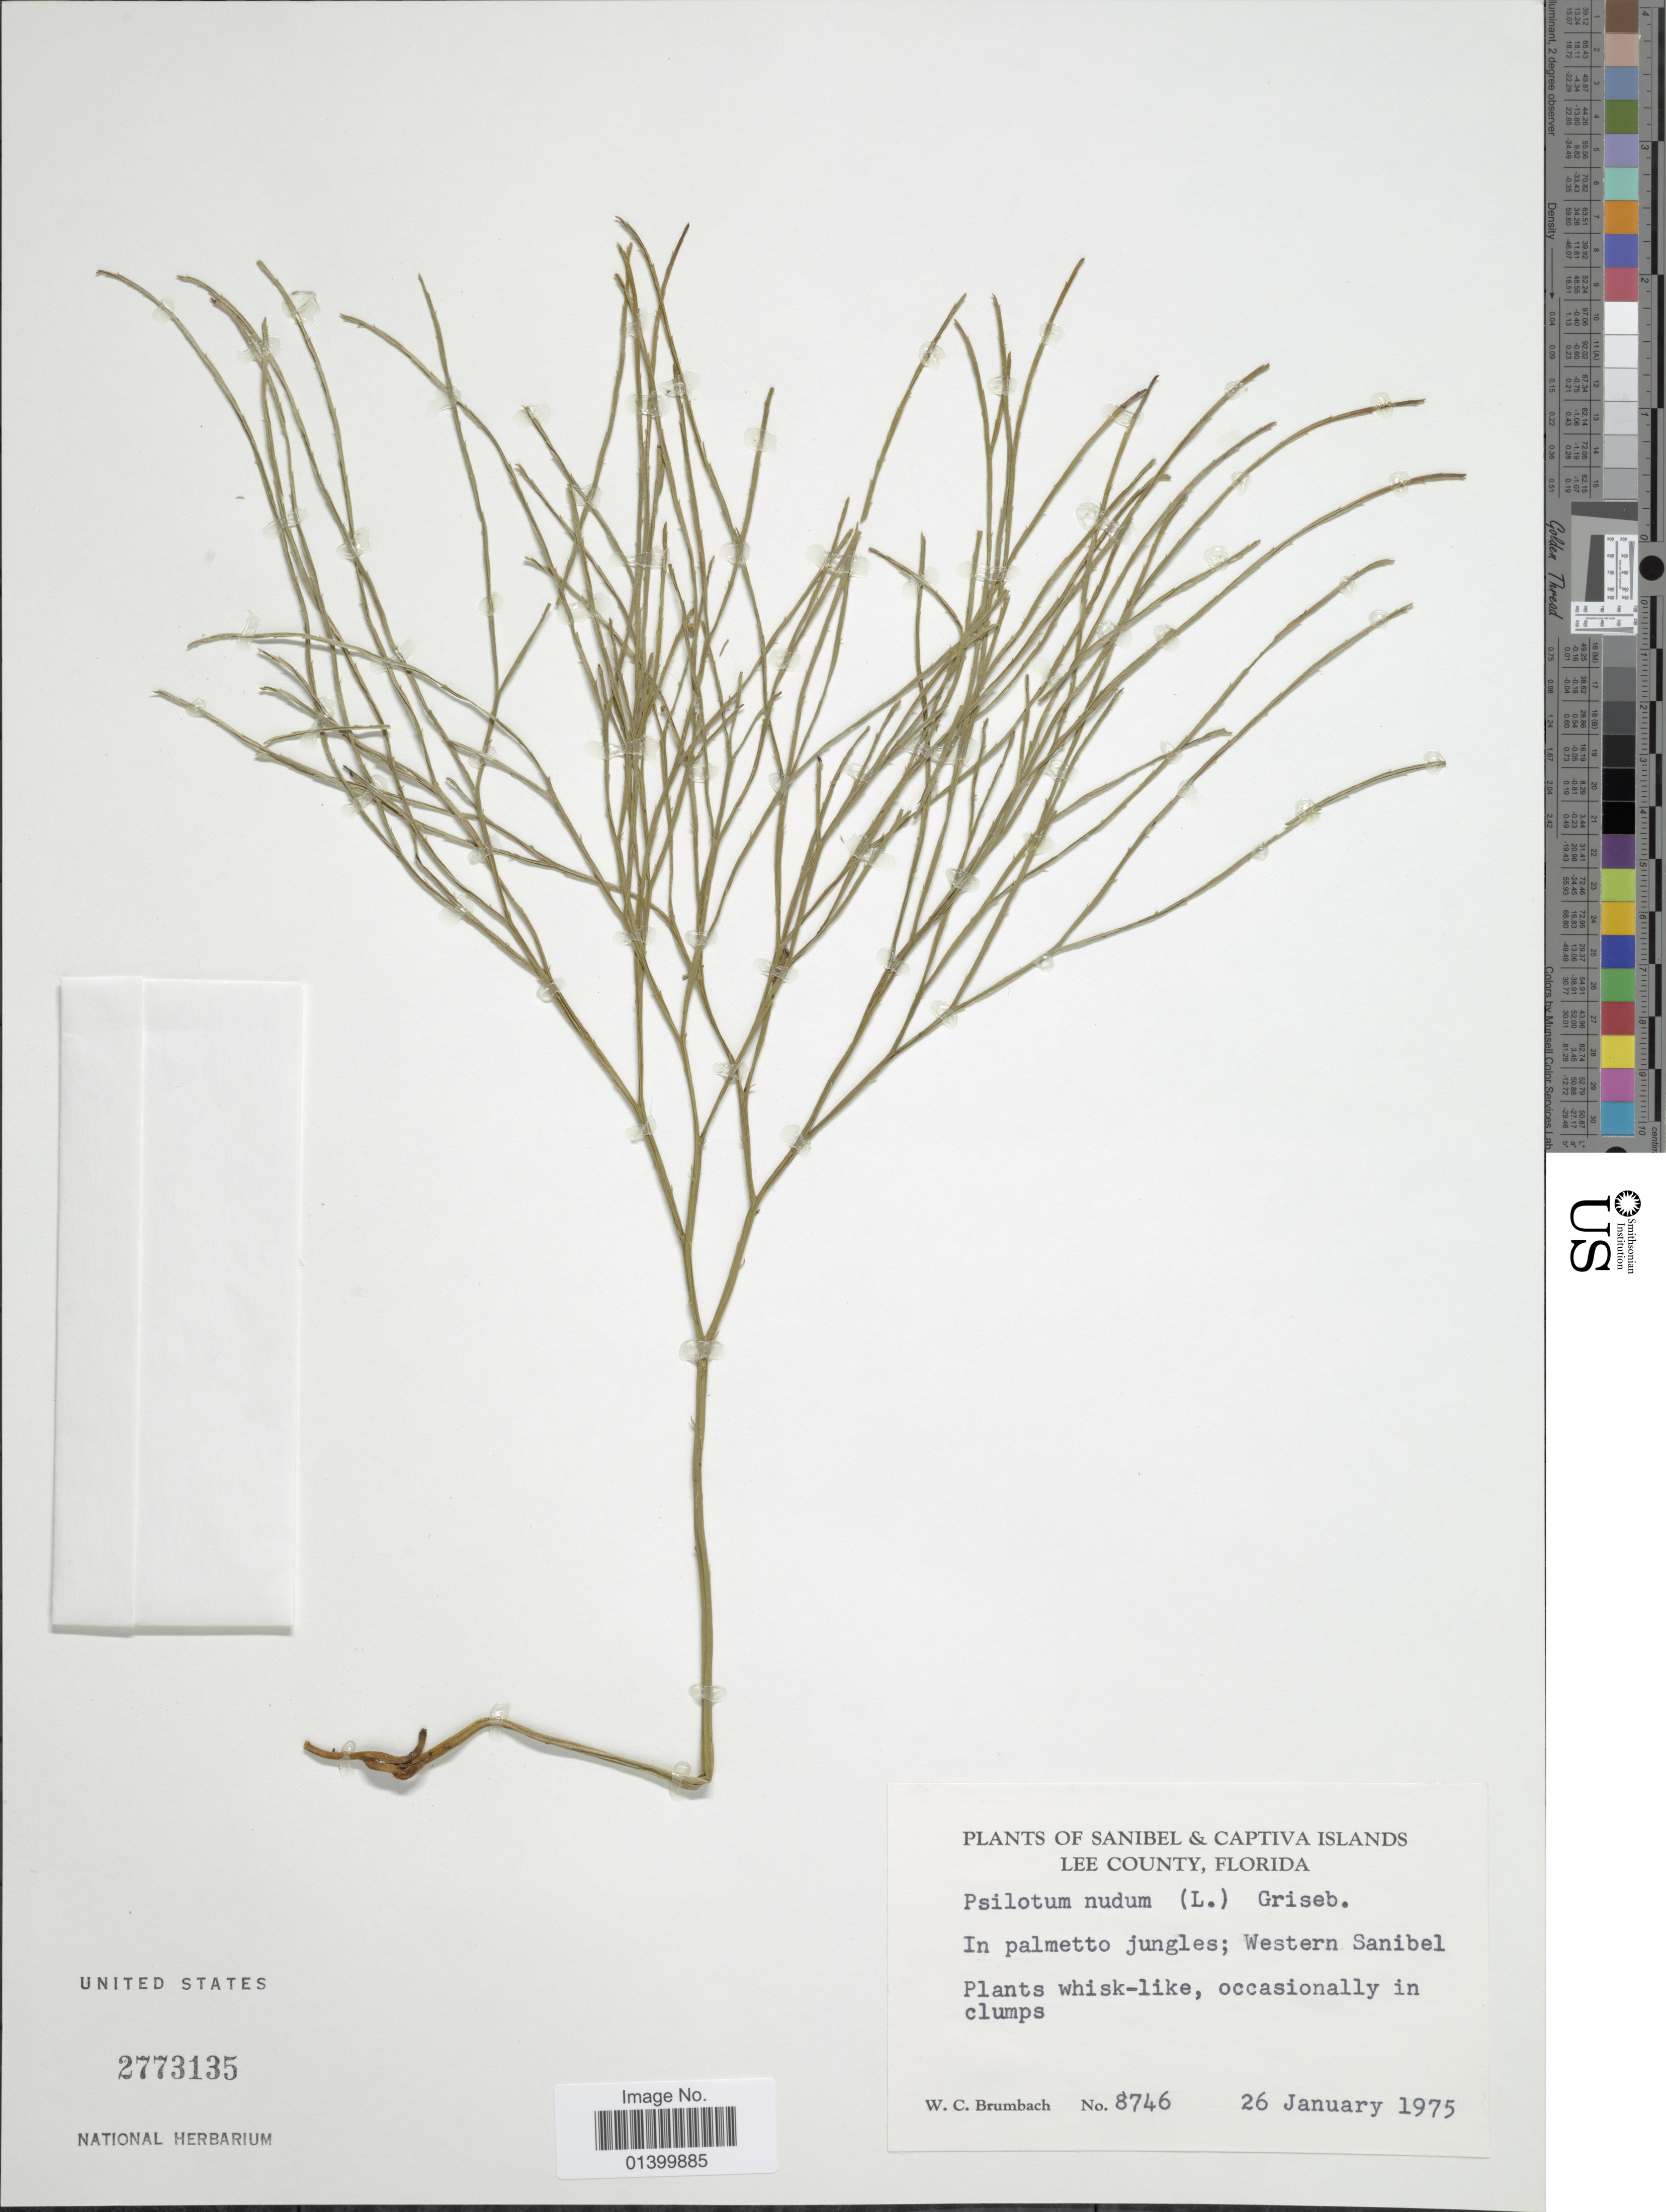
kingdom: Plantae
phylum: Tracheophyta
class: Polypodiopsida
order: Psilotales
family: Psilotaceae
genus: Psilotum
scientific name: Psilotum nudum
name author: (L.) P. Beauv.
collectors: W. C. Brumbach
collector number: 8746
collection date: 1975-01-26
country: United States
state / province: Florida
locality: Sanibel & Captiva Islands. Lee County. Western Sanibel.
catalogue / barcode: US 2773135